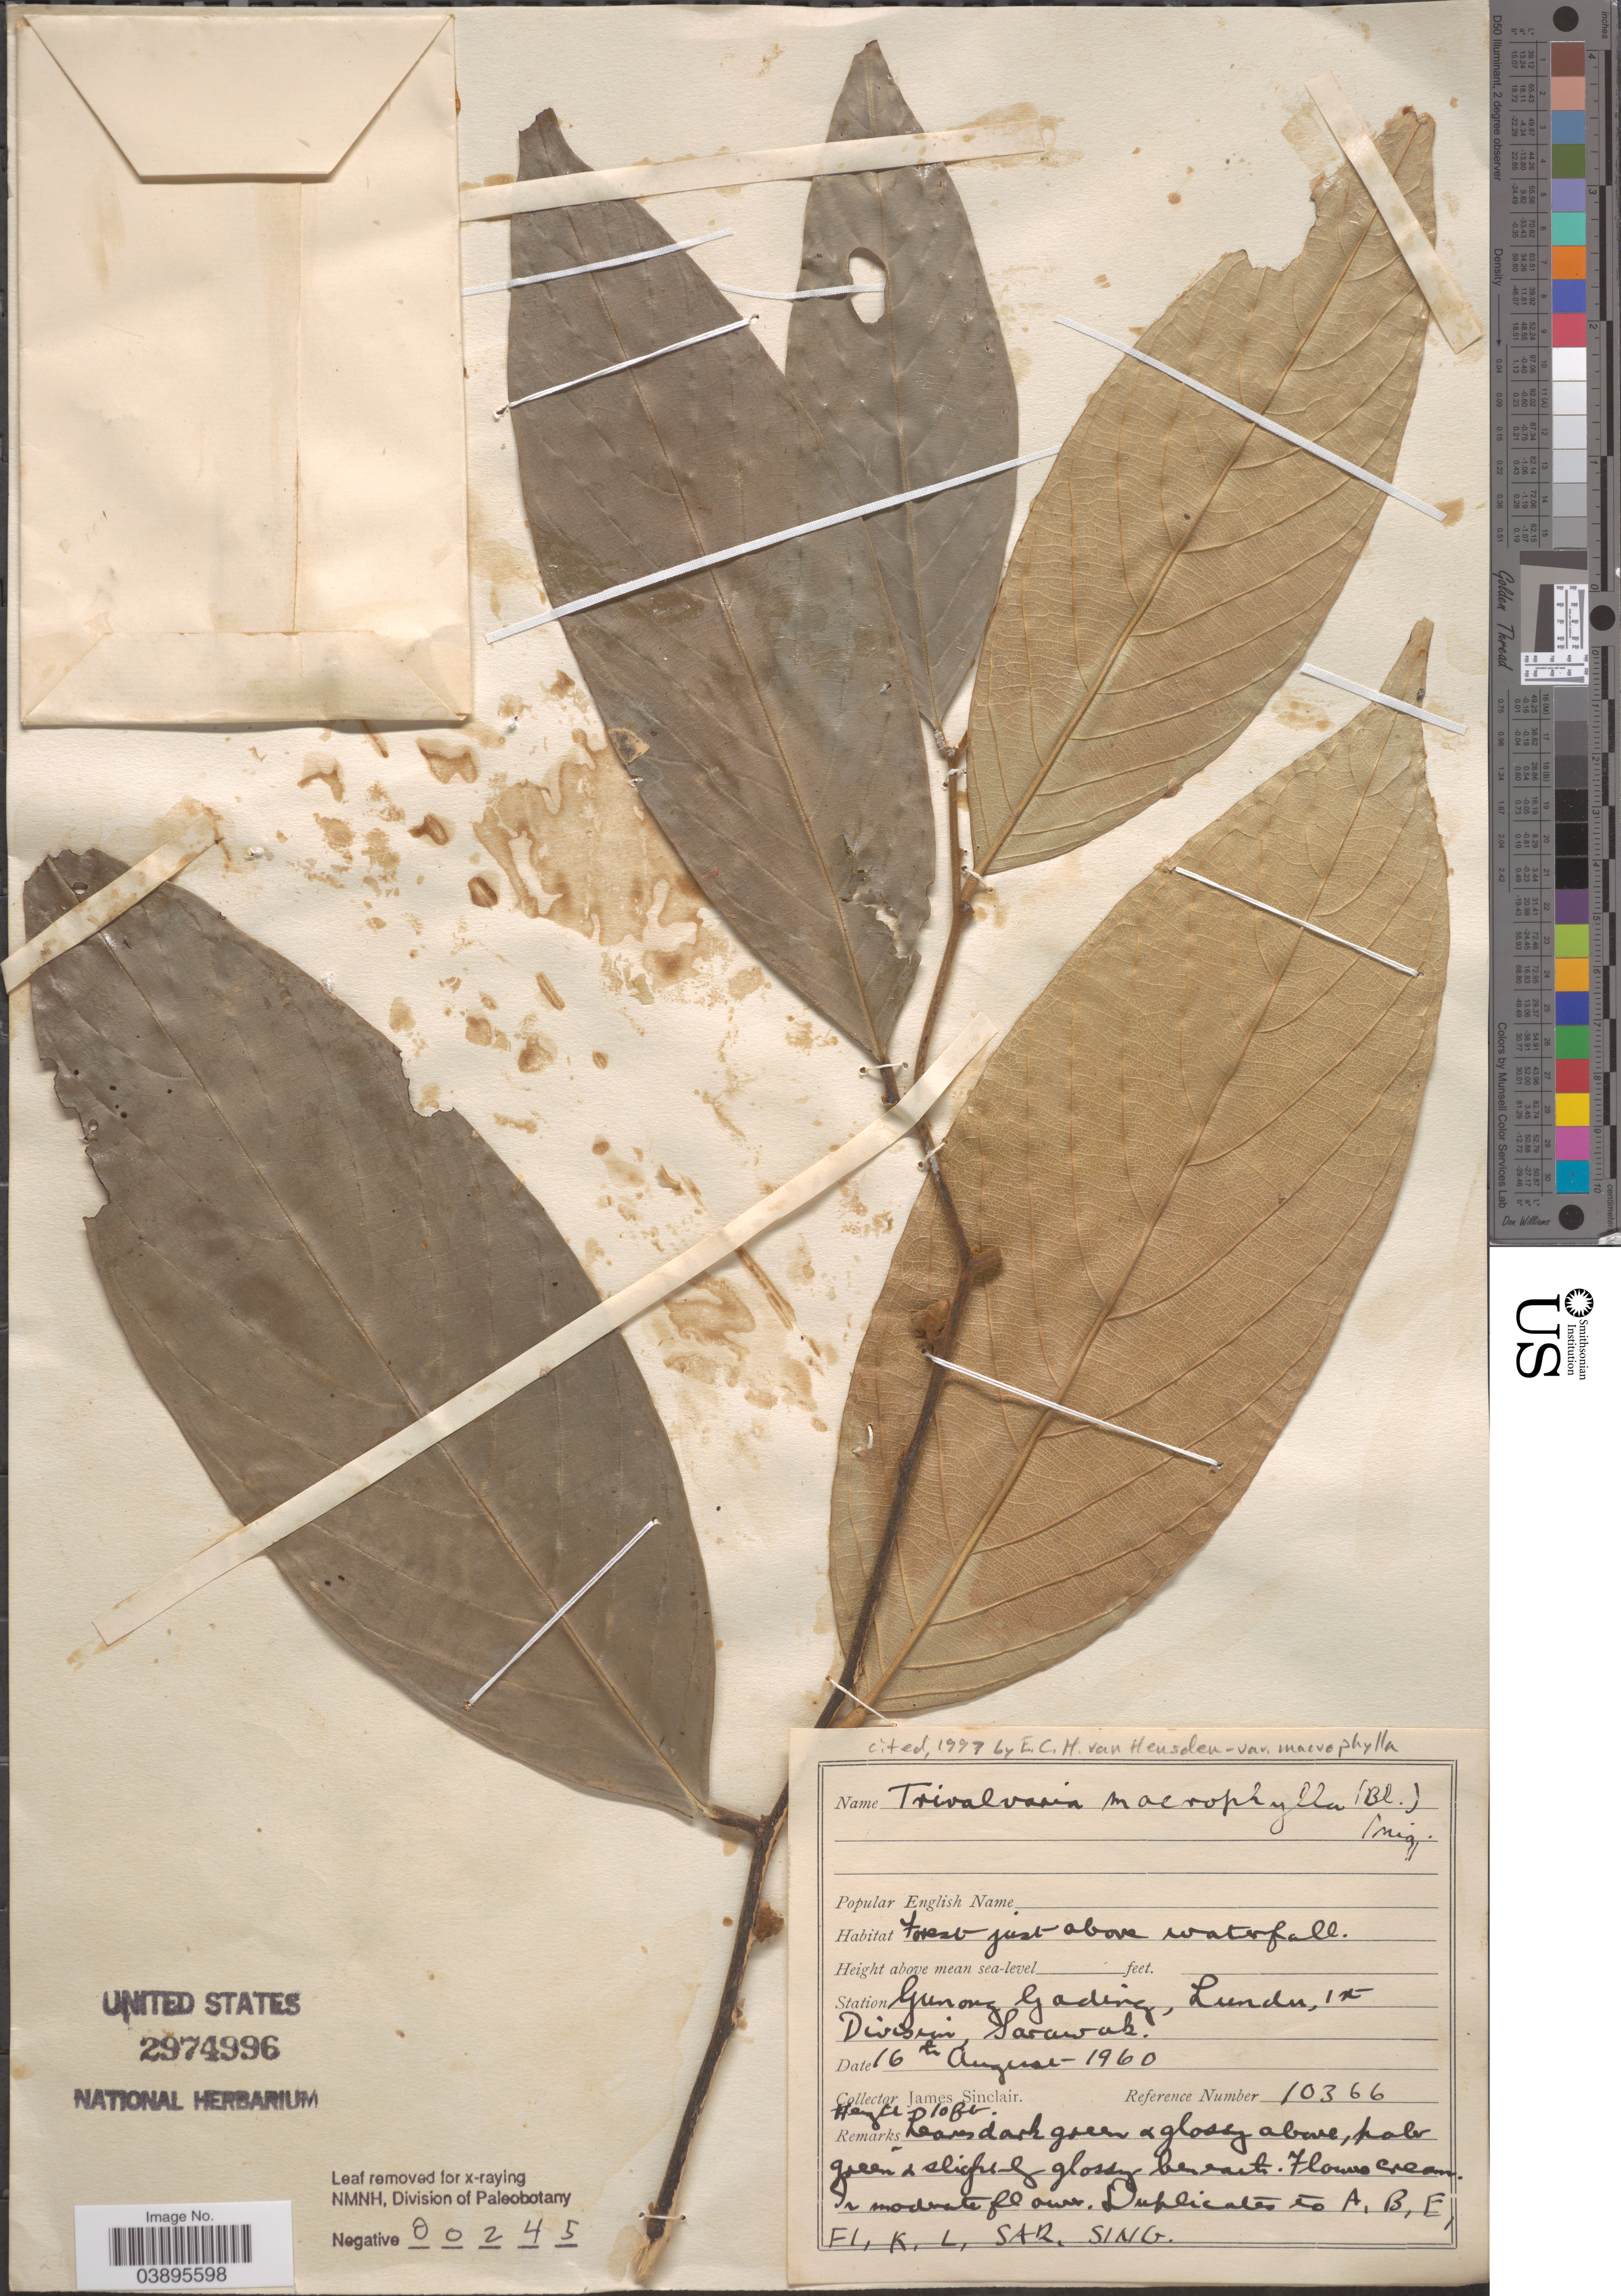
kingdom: Plantae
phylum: Tracheophyta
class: Magnoliopsida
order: Magnoliales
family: Annonaceae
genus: Trivalvaria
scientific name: Trivalvaria macrophylla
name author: (Blume) Miq.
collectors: J. Sinclair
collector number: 10366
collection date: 1960-08-16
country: Malaysia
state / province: Sarawak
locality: Station Gunong Gading, Lundu, 1st Division.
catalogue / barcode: US 2974996